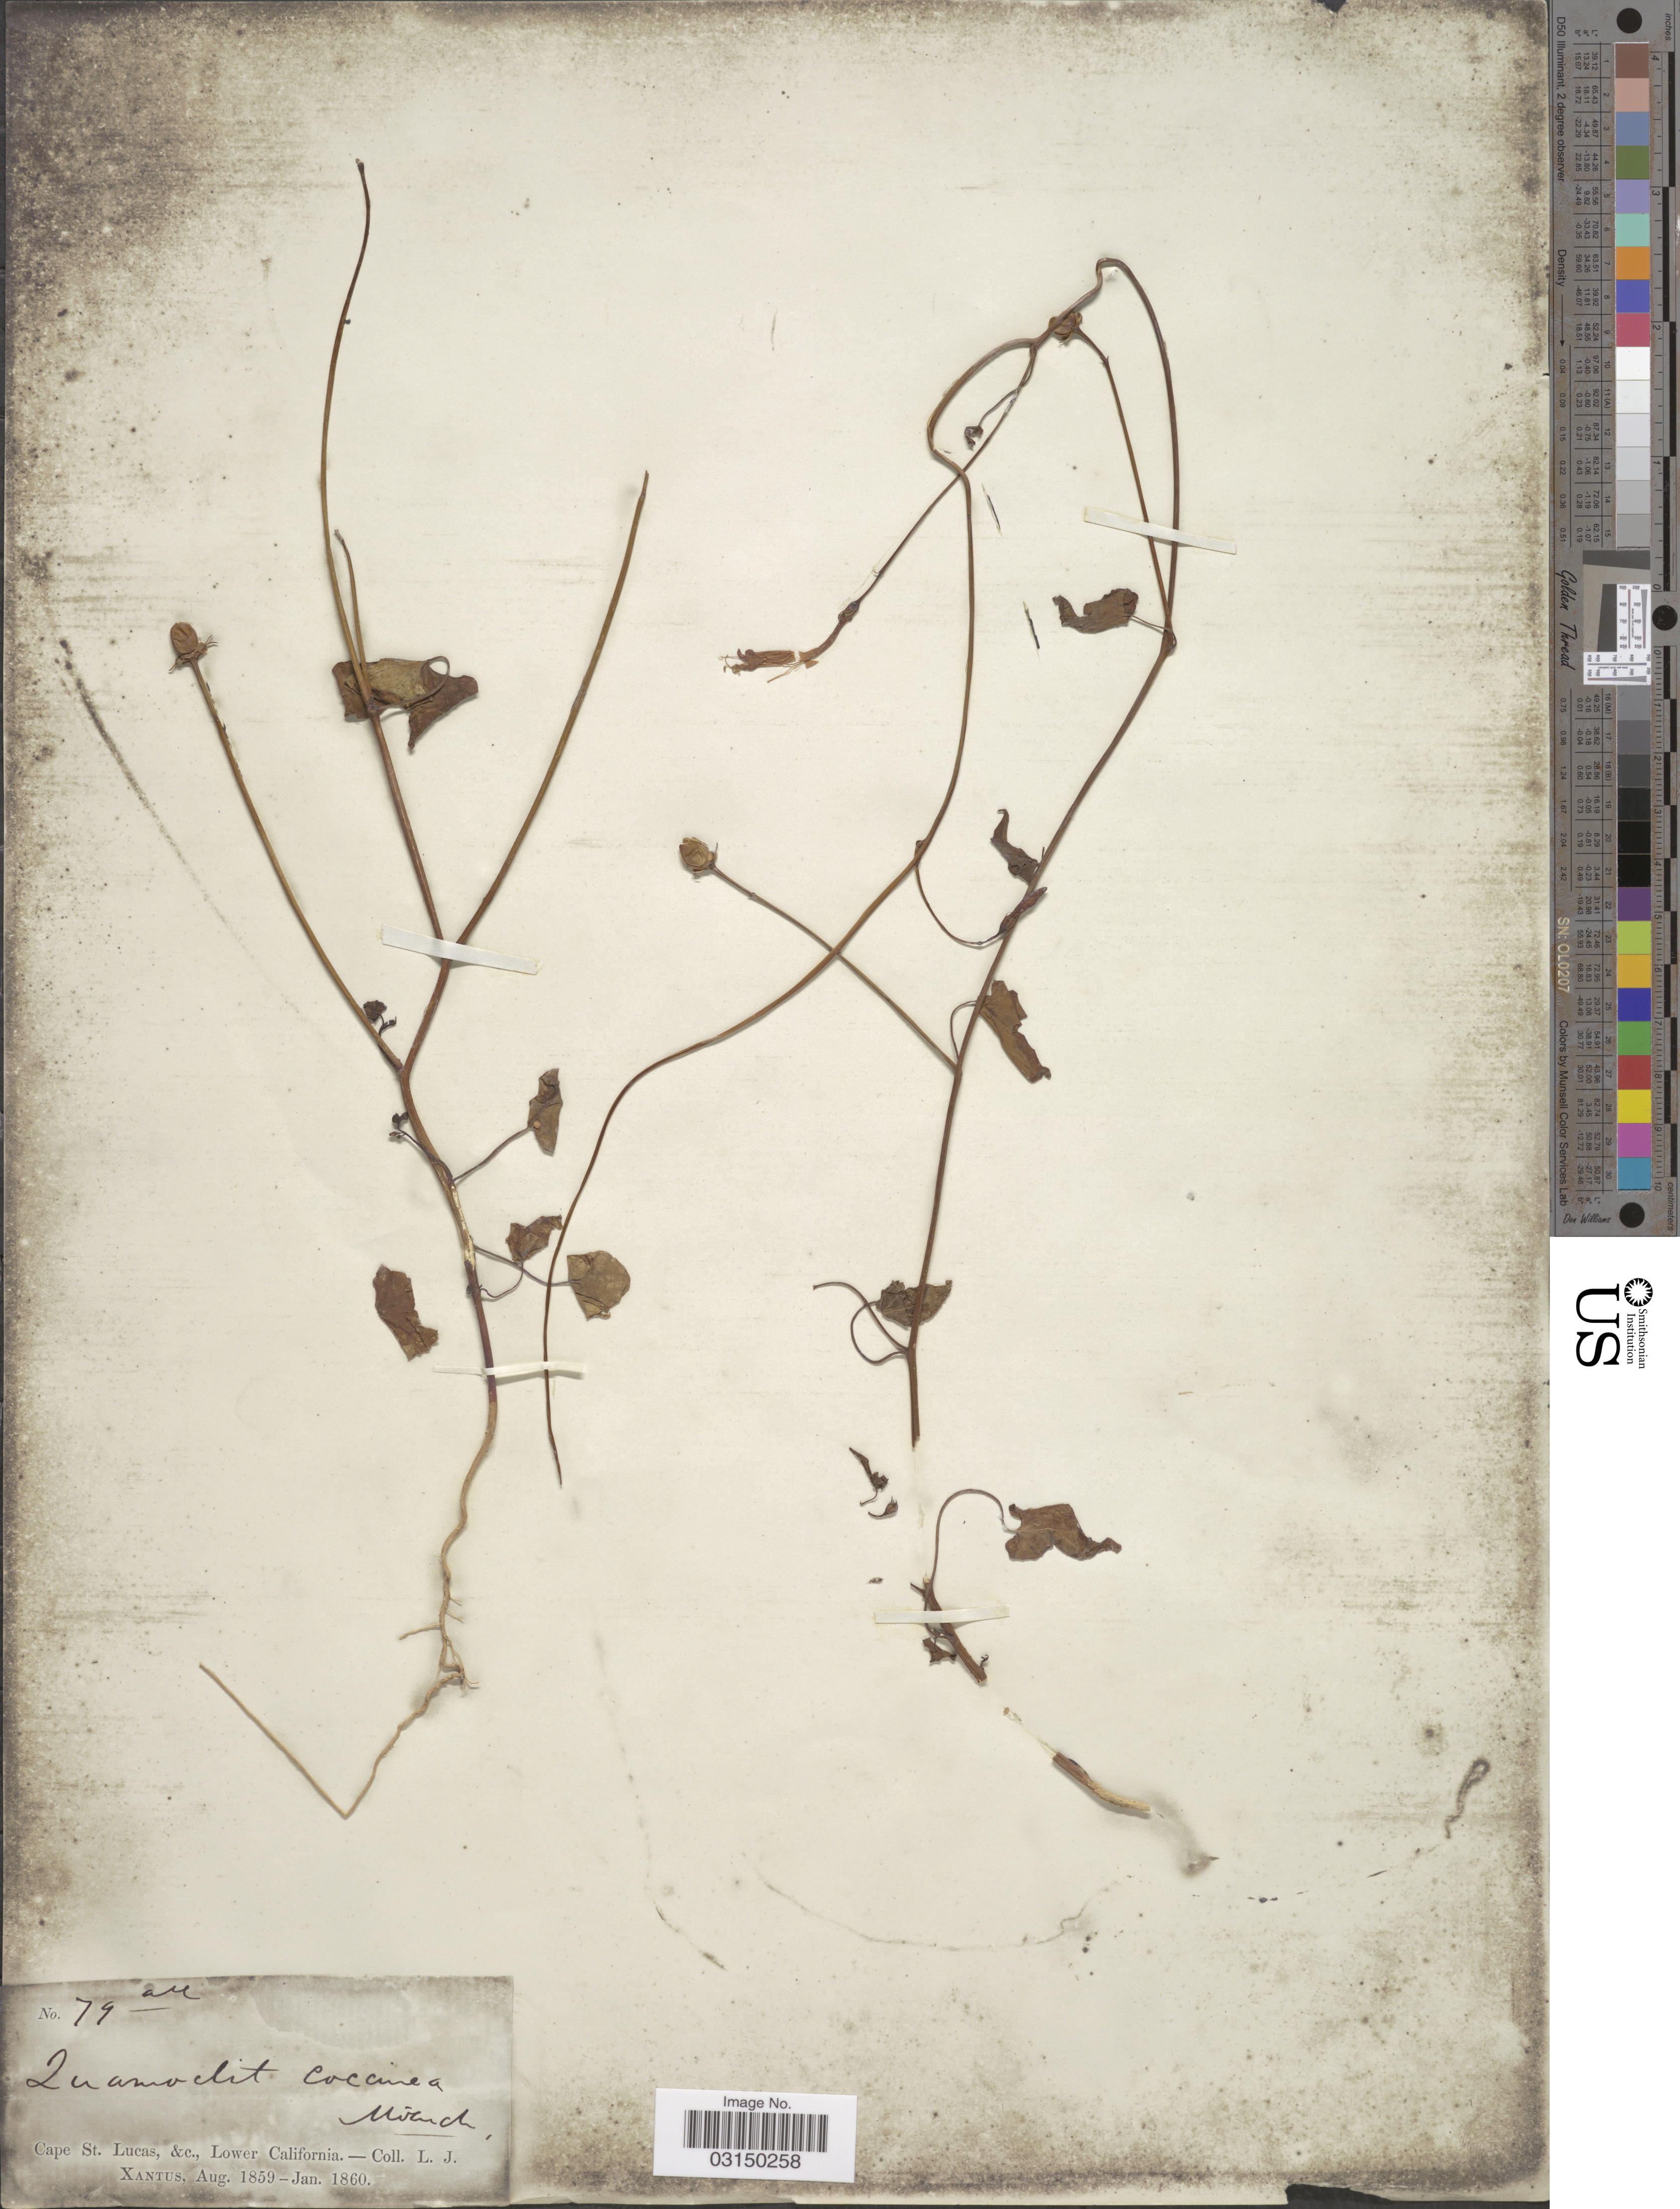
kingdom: Plantae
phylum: Tracheophyta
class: Magnoliopsida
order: Solanales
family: Convolvulaceae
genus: Ipomoea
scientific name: Ipomoea hederifolia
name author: L.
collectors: L. J. Xantus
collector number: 79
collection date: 1859-08/1860-01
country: Mexico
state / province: Baja California Sur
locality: Cape St. Lucas, &c., Lower California.